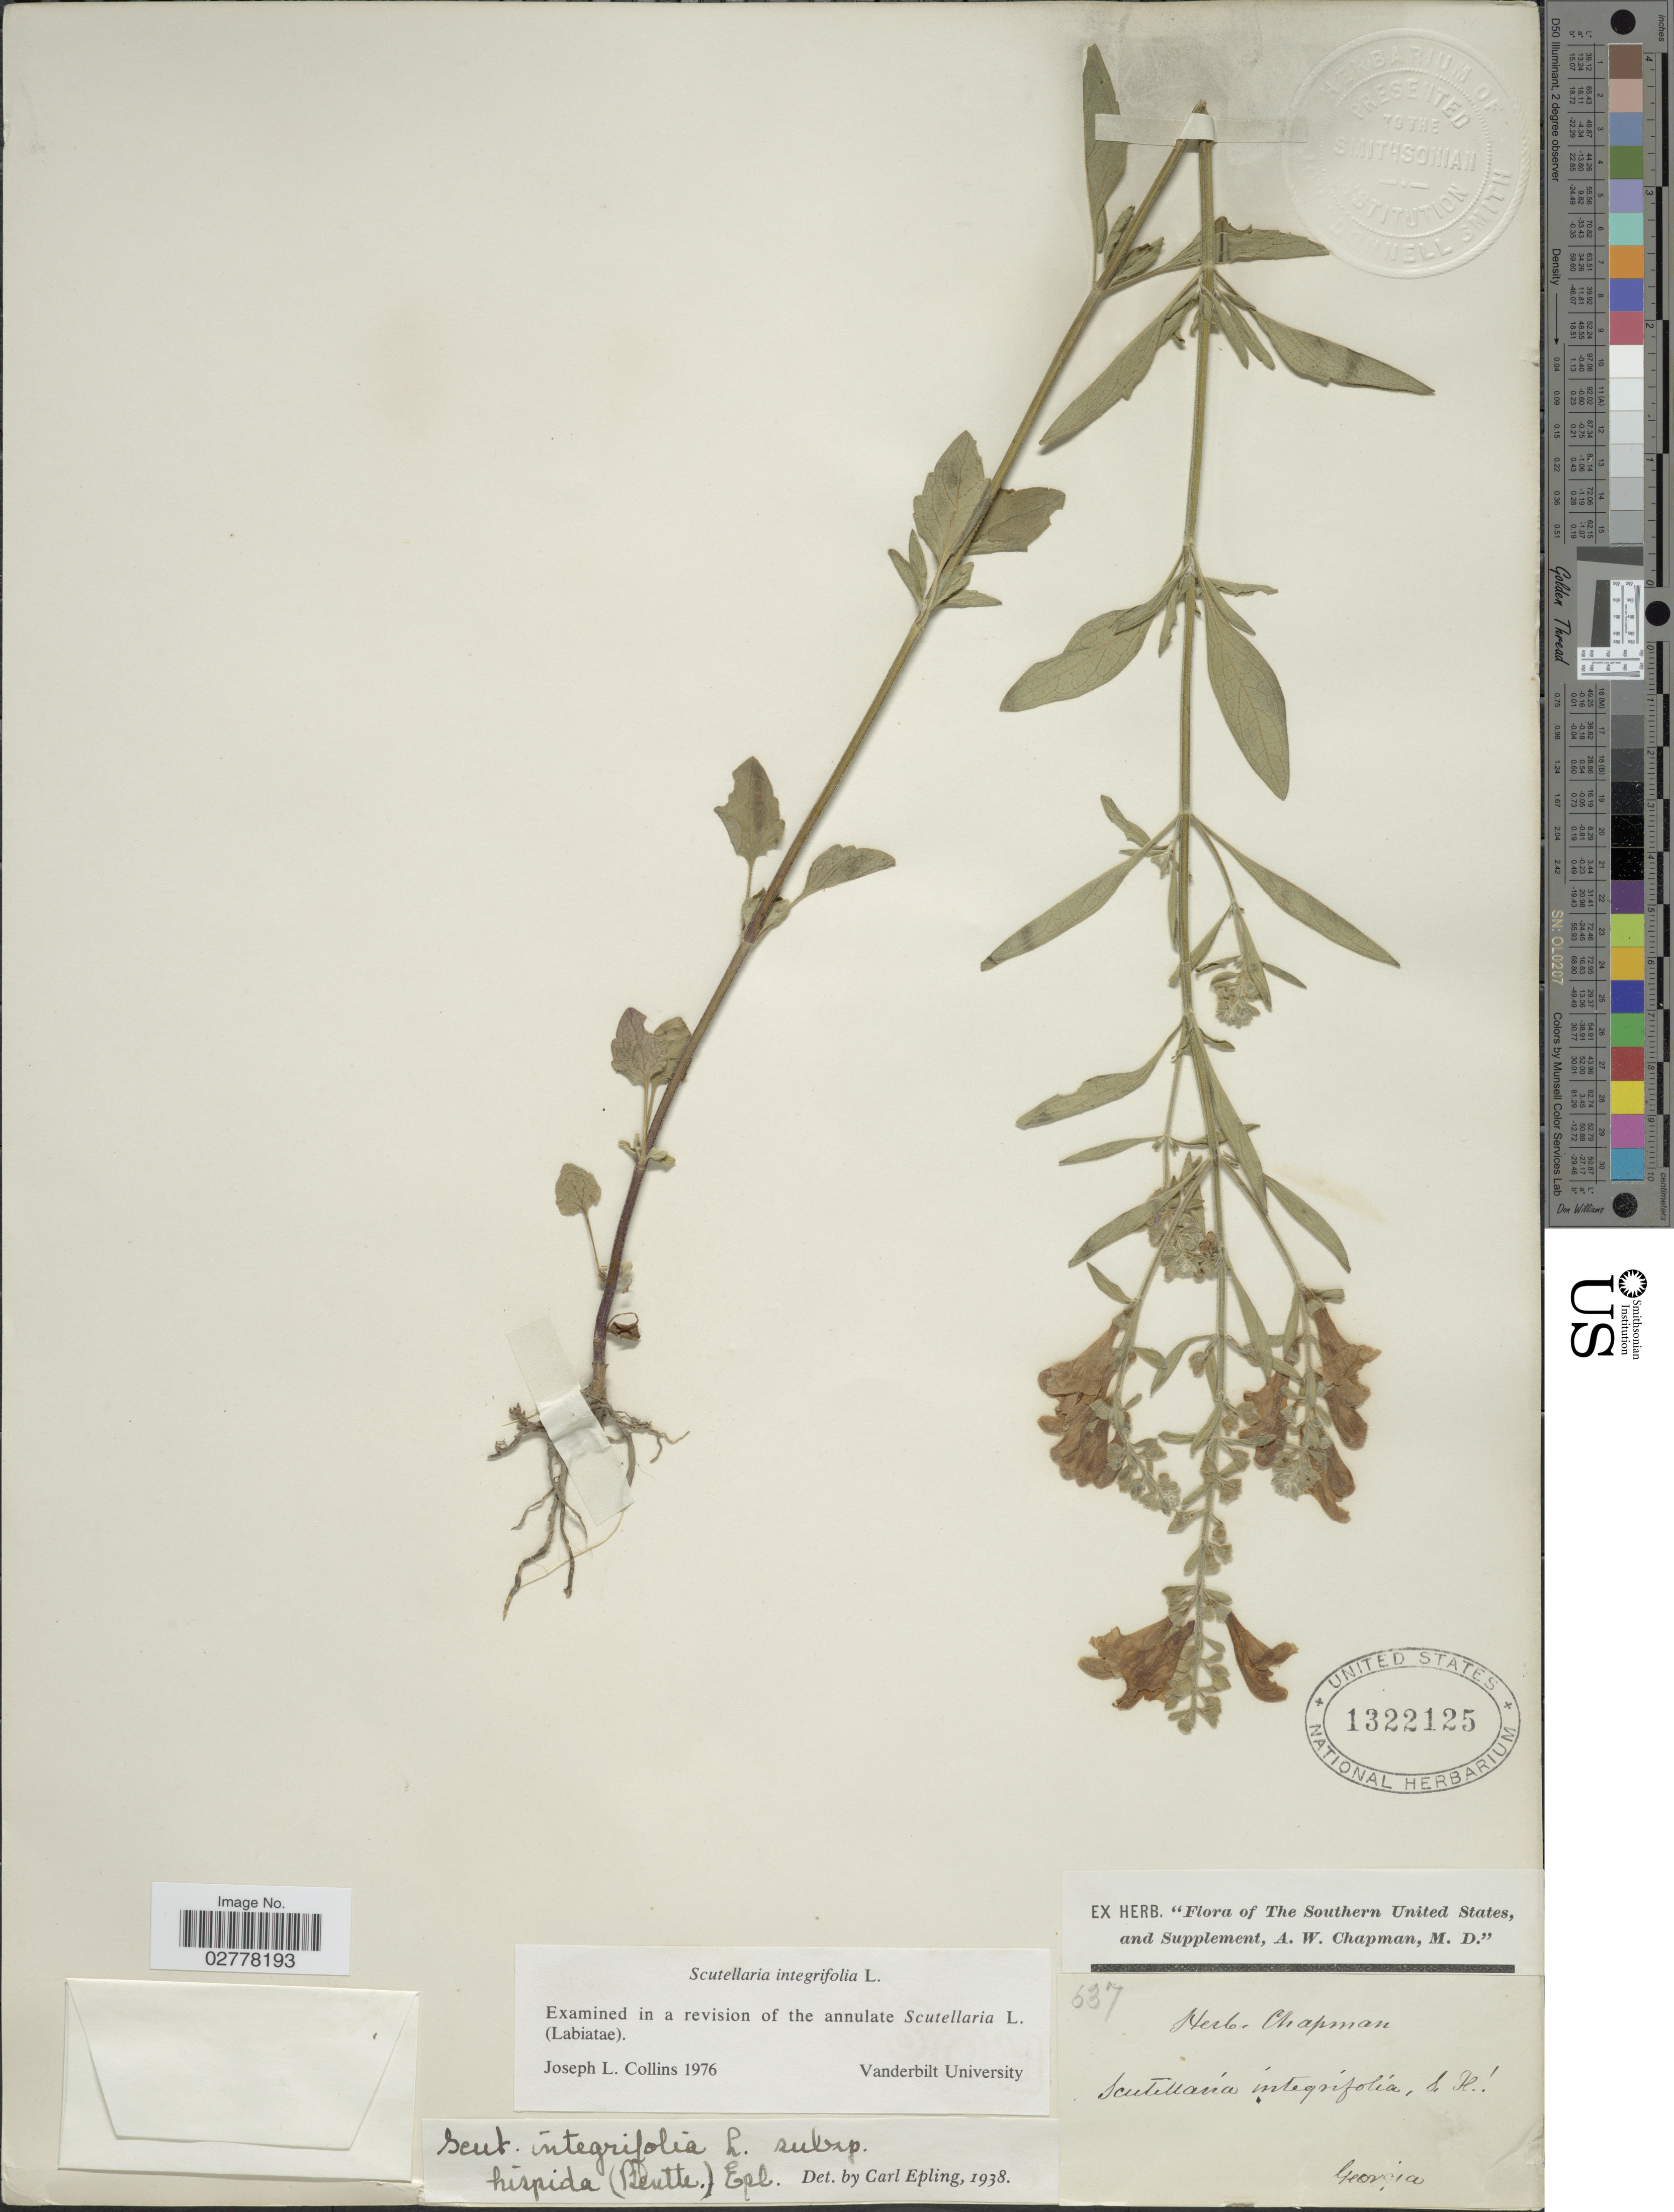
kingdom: Plantae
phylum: Tracheophyta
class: Magnoliopsida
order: Lamiales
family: Lamiaceae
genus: Scutellaria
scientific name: Scutellaria integrifolia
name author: L.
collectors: ex herb. A.W. Chapman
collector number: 637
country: United States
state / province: Georgia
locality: The Southern United States, and Supplement.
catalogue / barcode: US 1322125